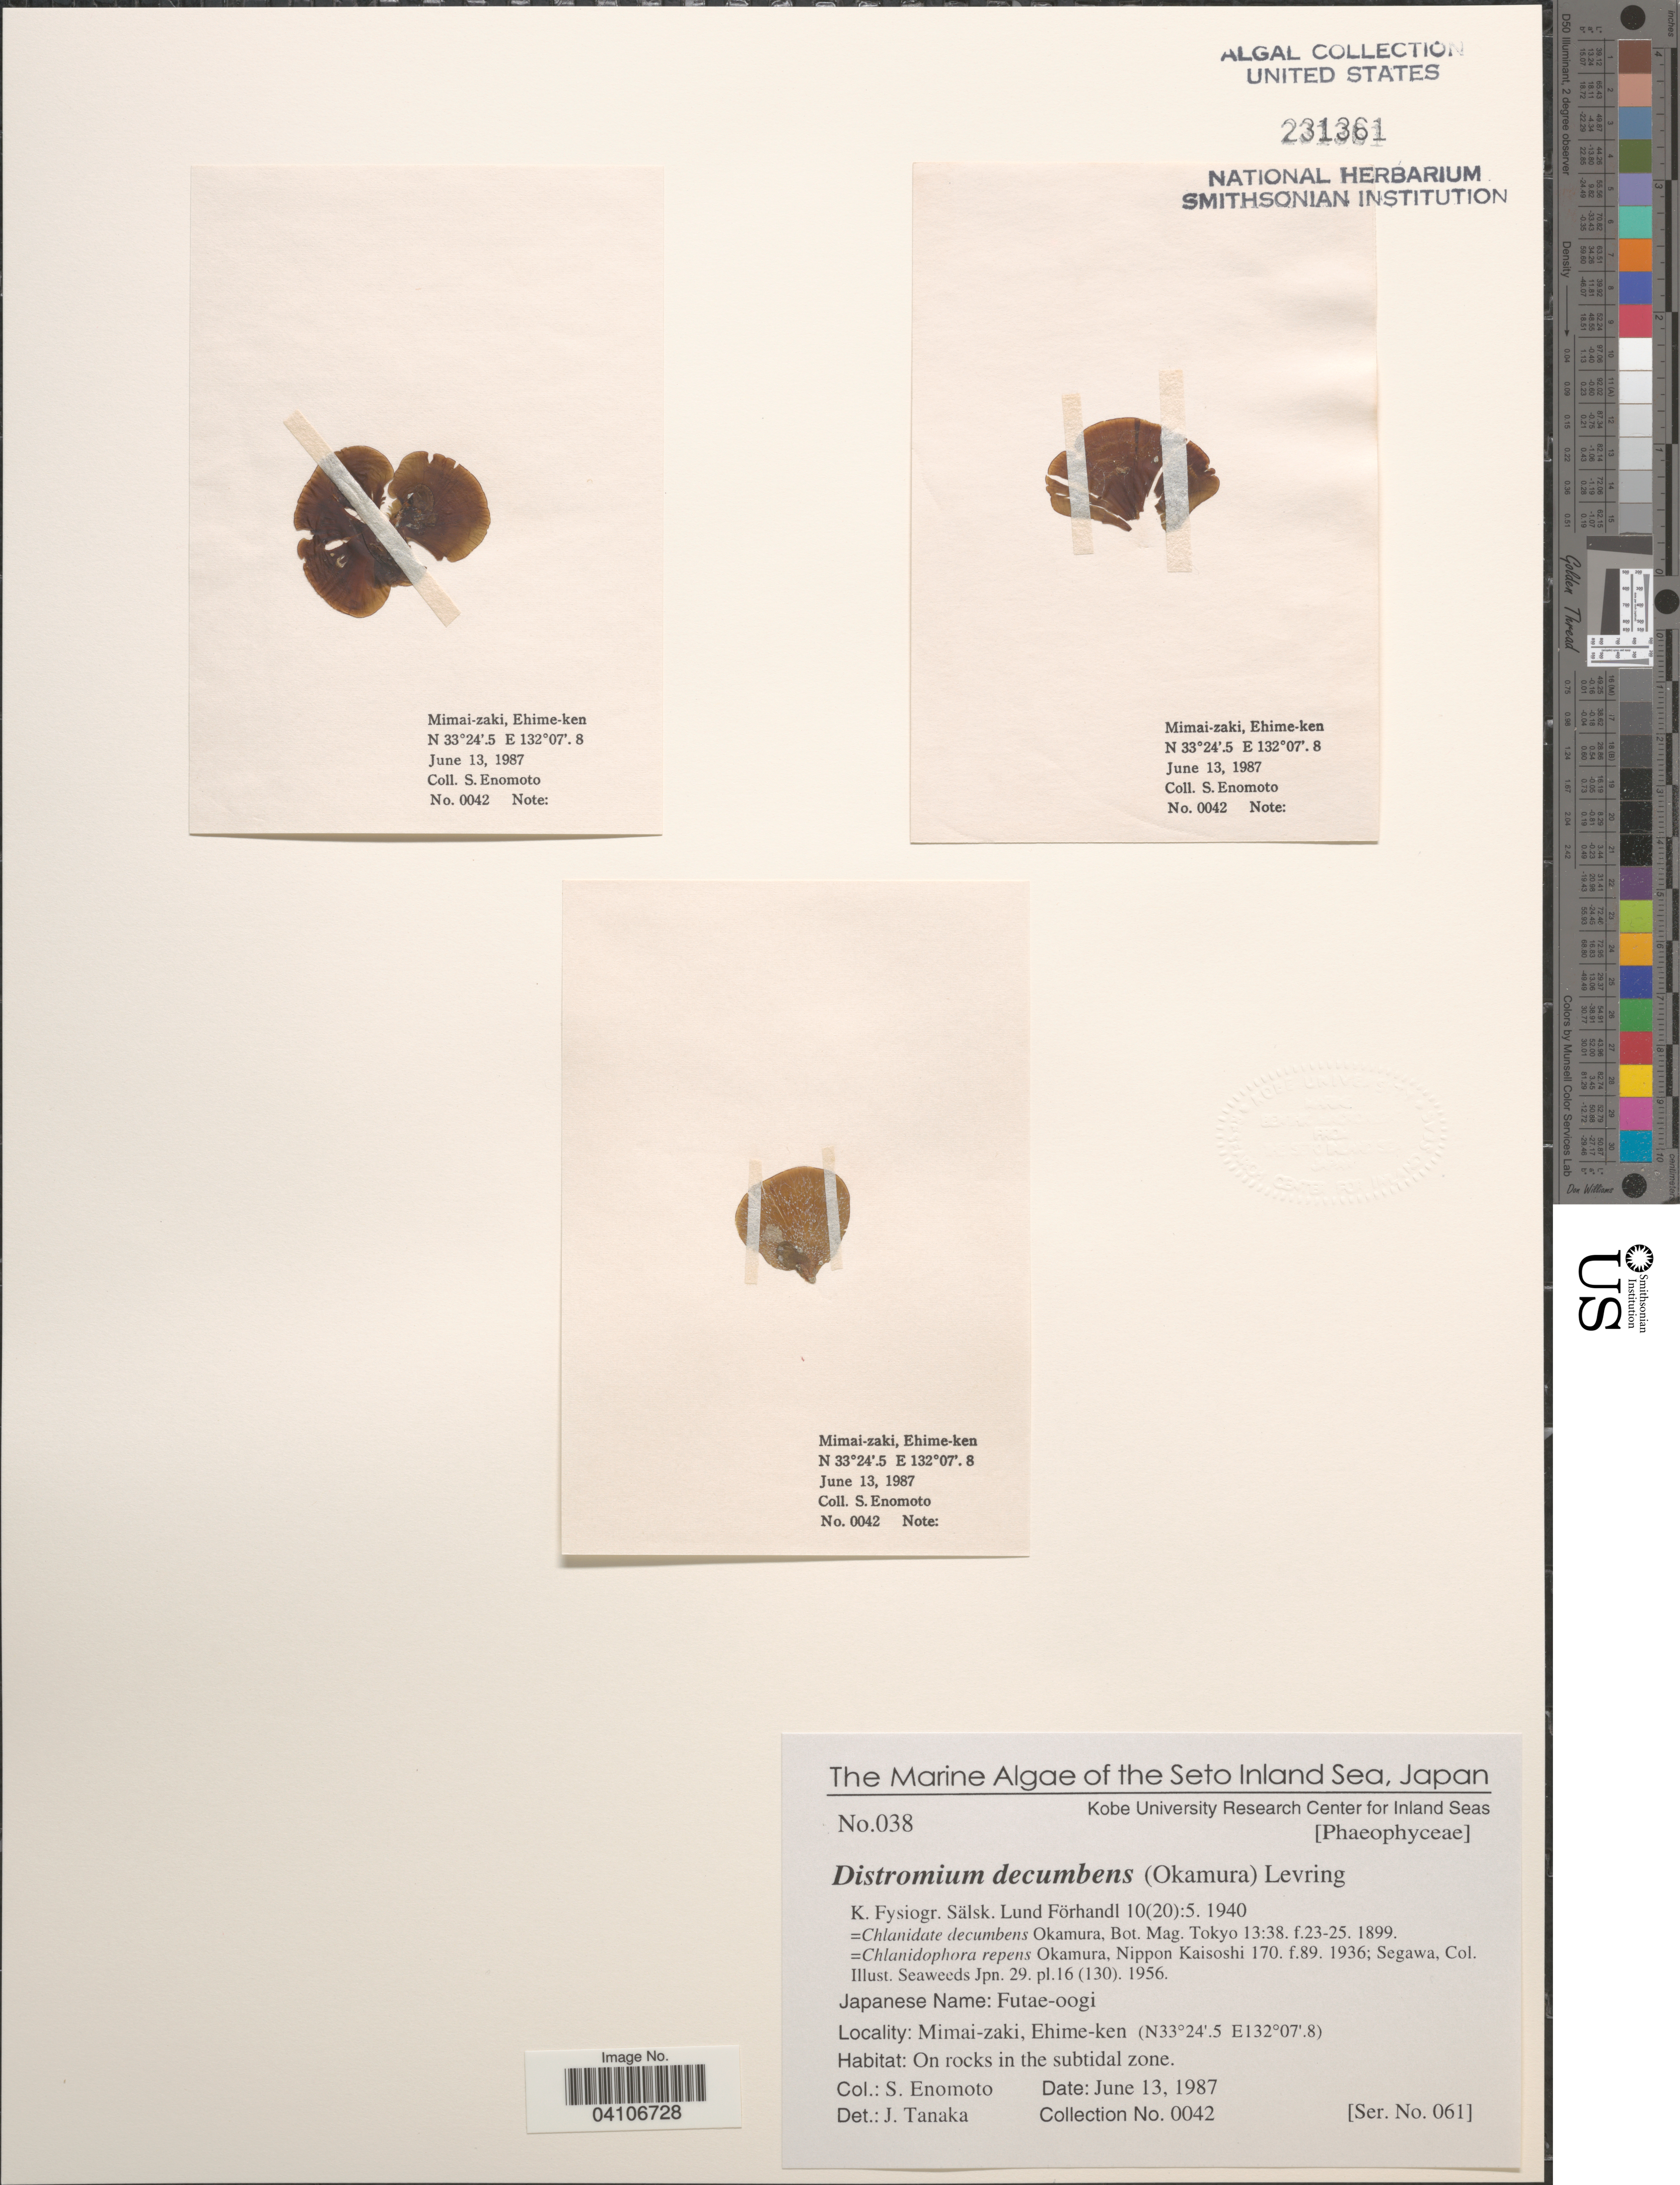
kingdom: Chromista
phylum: Ochrophyta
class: Phaeophyceae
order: Dictyotales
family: Dictyotaceae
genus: Distromium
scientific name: Distromium decumbens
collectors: S. Enomoto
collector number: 0042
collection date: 1987-06-13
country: Japan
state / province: Ehime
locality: The Seto Inland Sea. Mimai-zaki, Ehime-ken. On rocks in the subtidal zone.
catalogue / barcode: US 231361